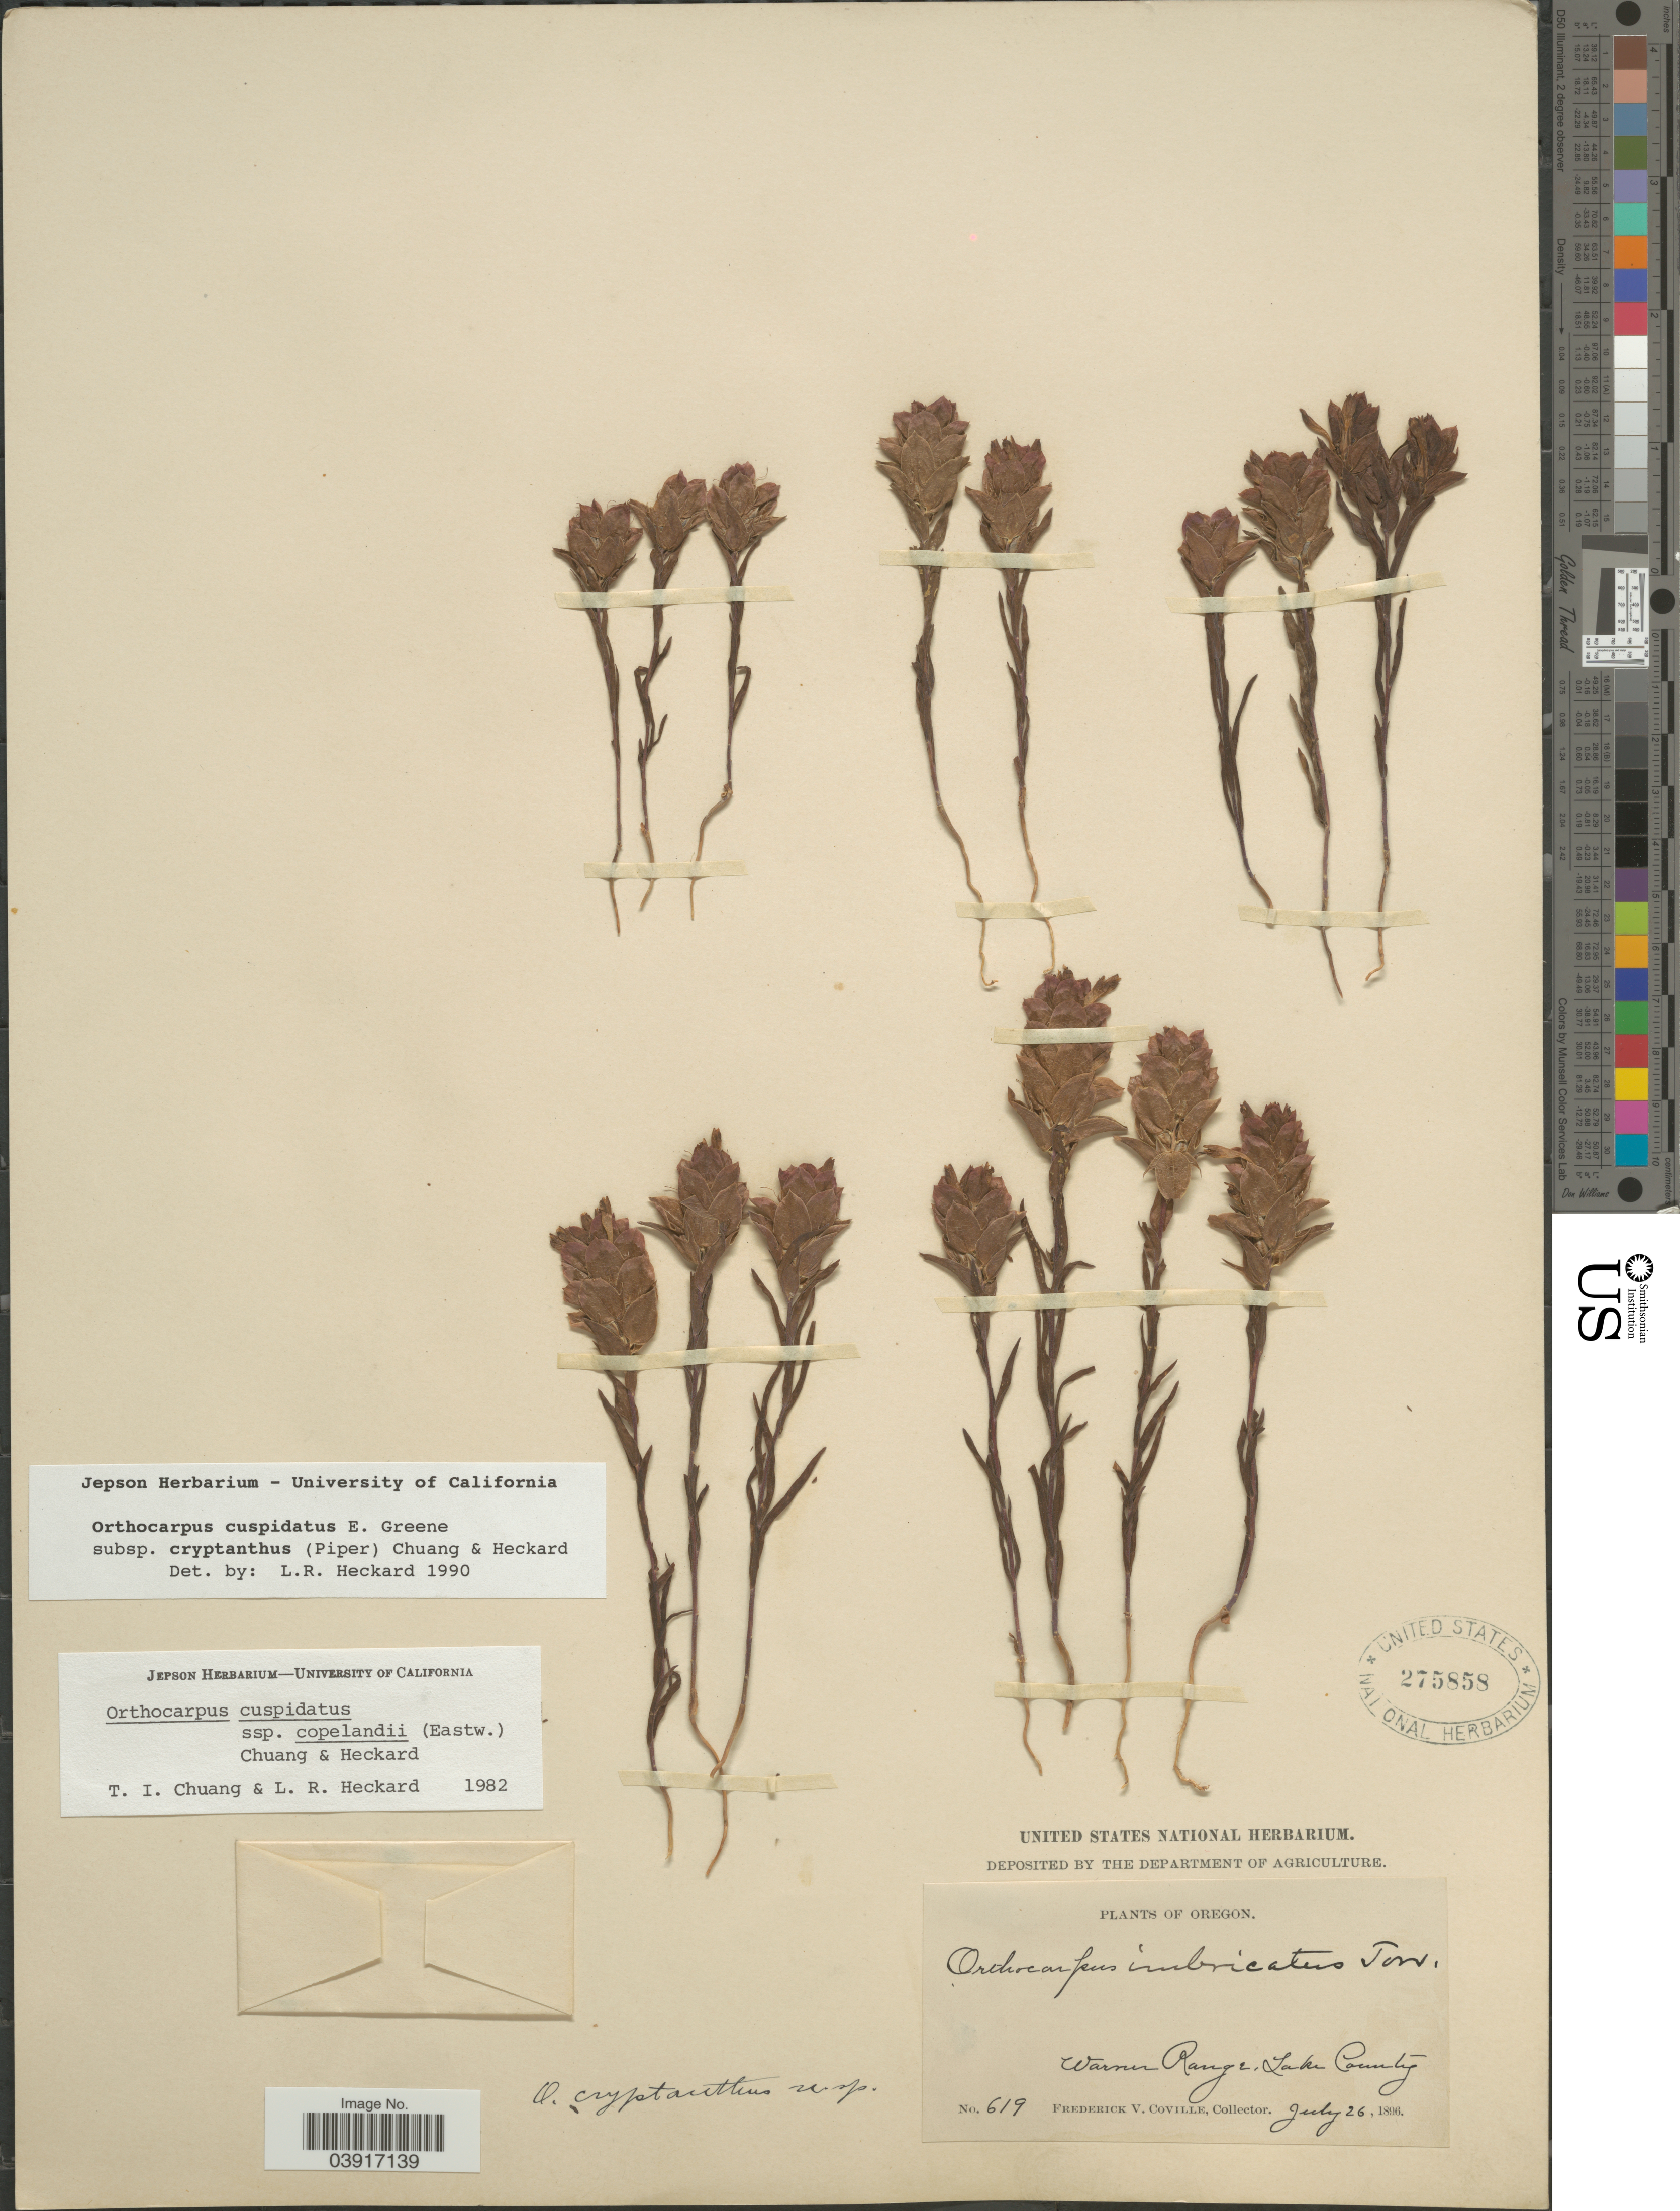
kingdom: Plantae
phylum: Tracheophyta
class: Magnoliopsida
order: Lamiales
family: Orobanchaceae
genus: Orthocarpus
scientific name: Orthocarpus cuspidatus subsp. cryptanthus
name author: (Piper) T.I. Chuang & Heckard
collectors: F. V. Coville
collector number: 619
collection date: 1896-07-26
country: United States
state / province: Oregon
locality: Warner Range, Lake County.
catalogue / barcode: US 275858